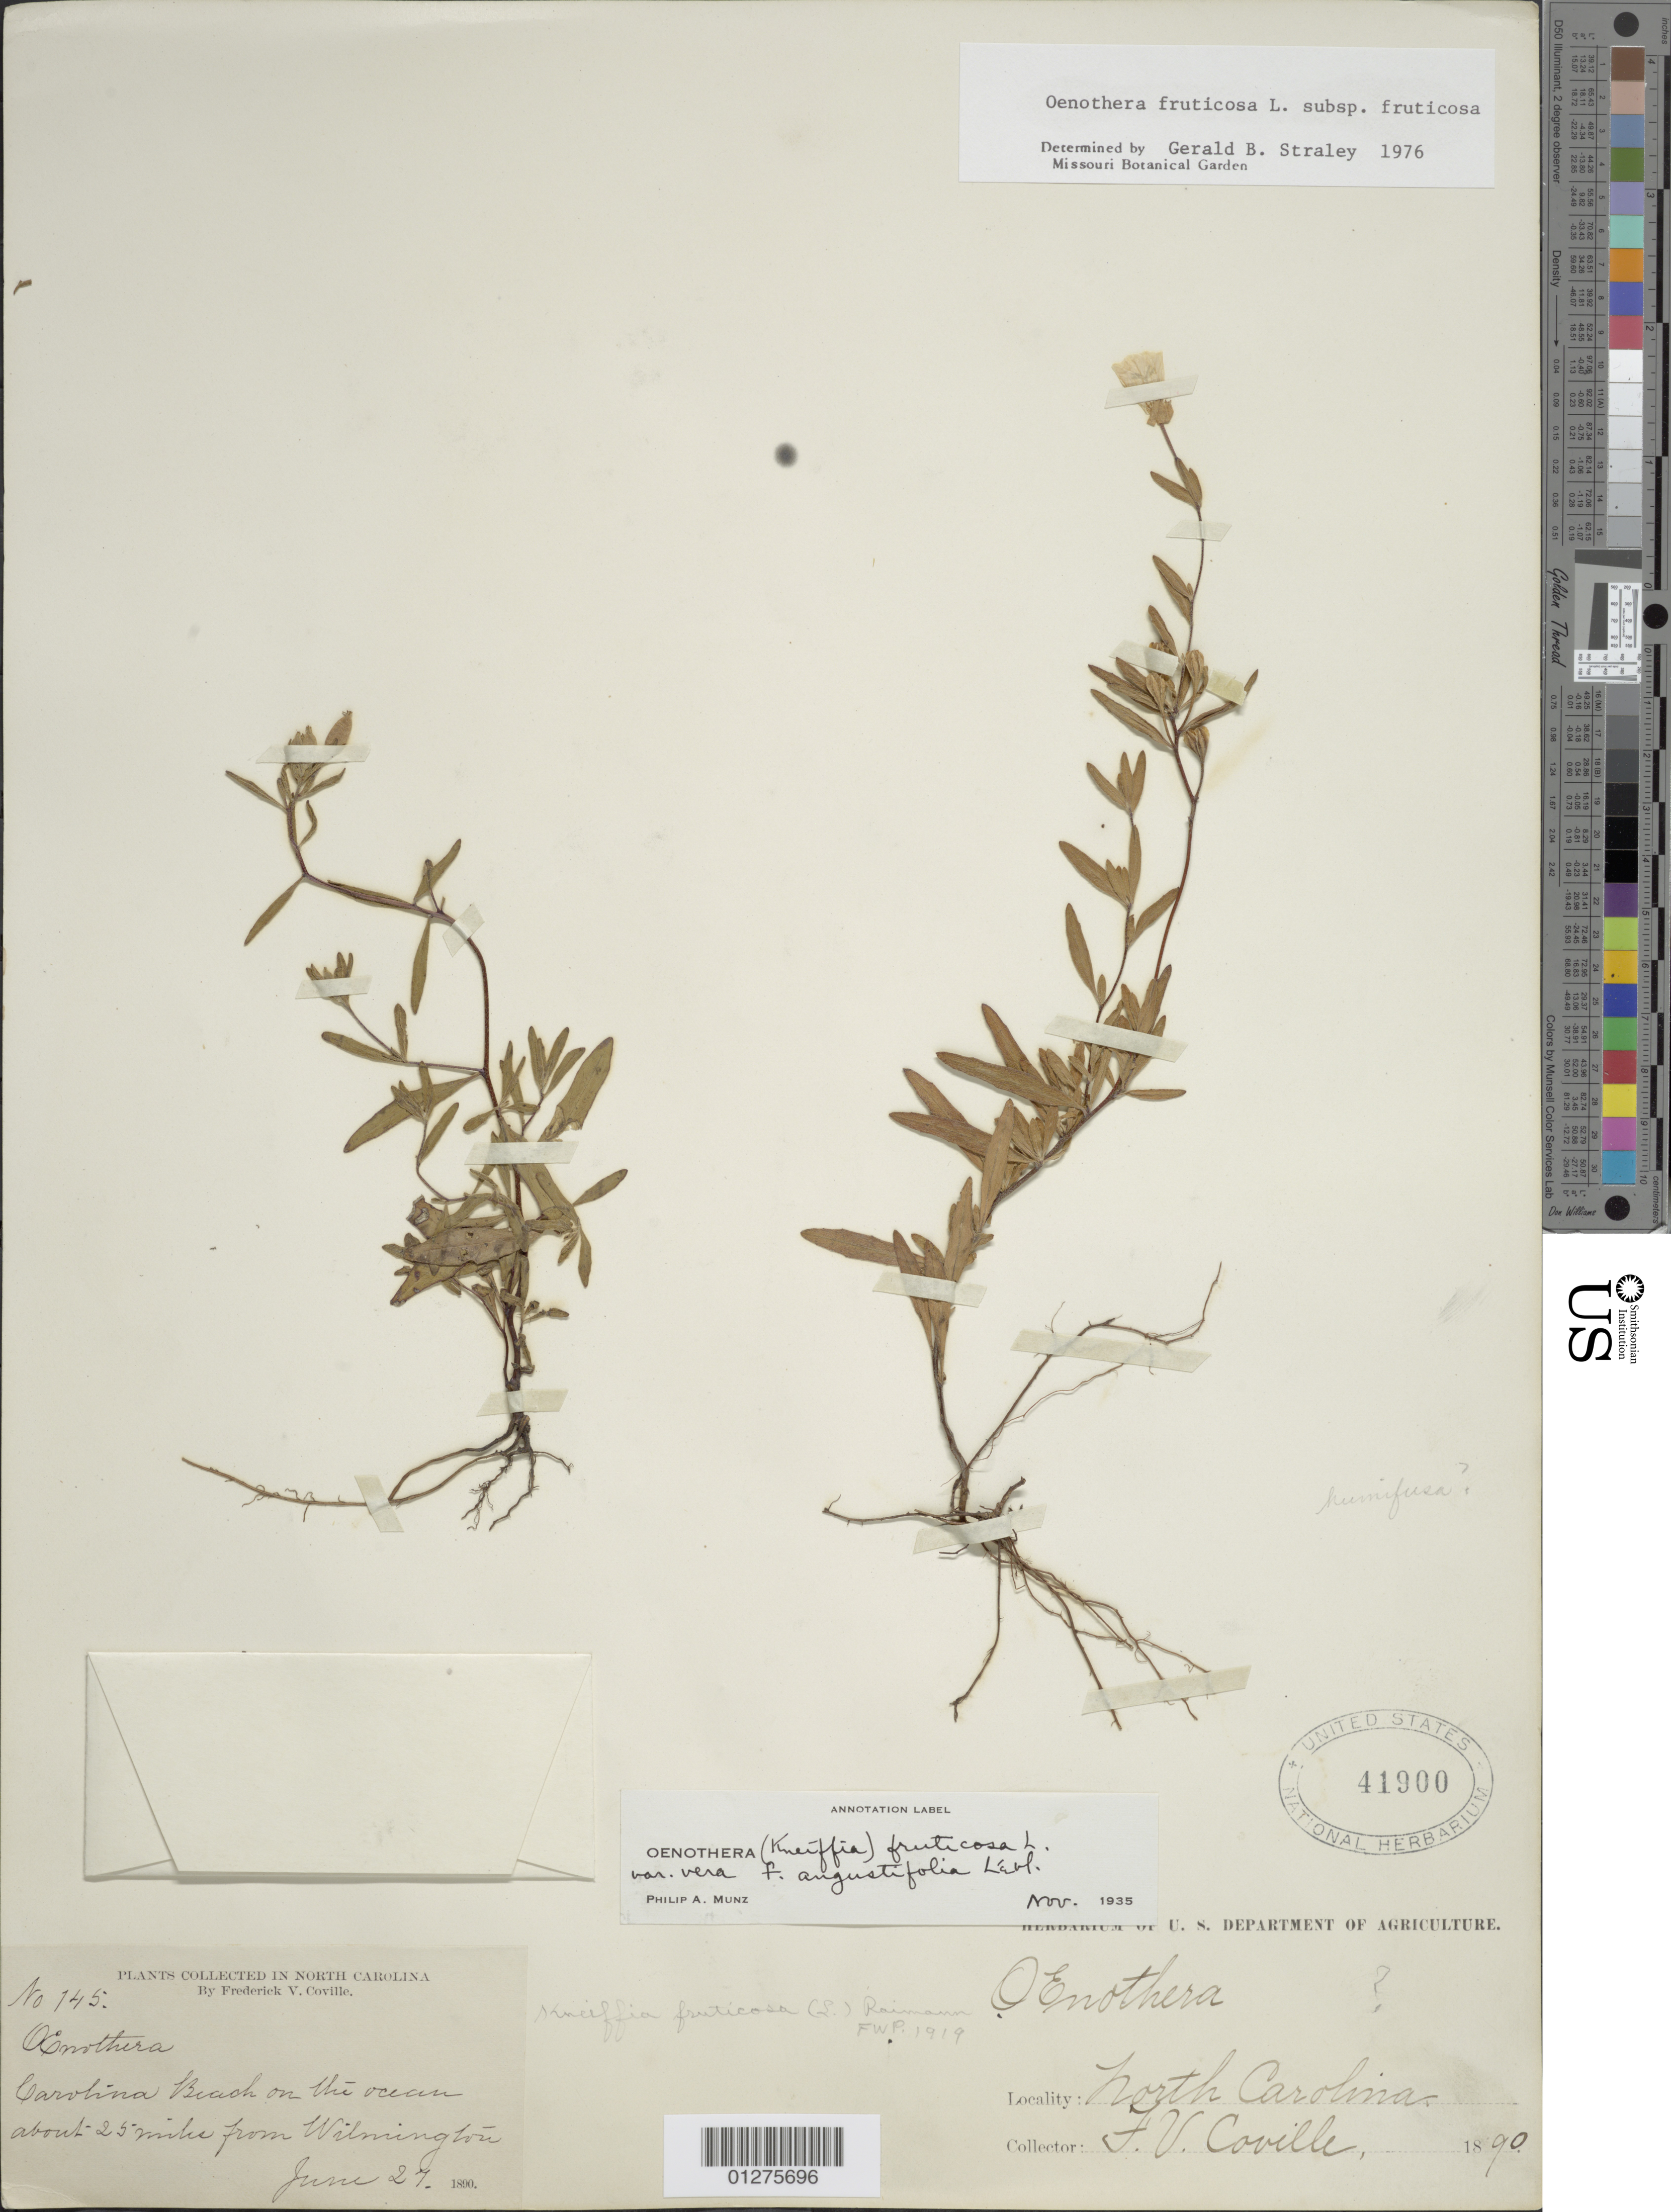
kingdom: Plantae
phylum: Tracheophyta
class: Magnoliopsida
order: Myrtales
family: Onagraceae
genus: Oenothera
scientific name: Oenothera fruticosa subsp. fruticosa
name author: L.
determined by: Straley, G. B.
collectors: F. V. Coville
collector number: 145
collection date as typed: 27 Jun 1890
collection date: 1890-06-27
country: United States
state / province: North Carolina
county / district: New Hanover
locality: Carolina beach on the ocean, 25 miles from Wilmington.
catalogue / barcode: US 41900